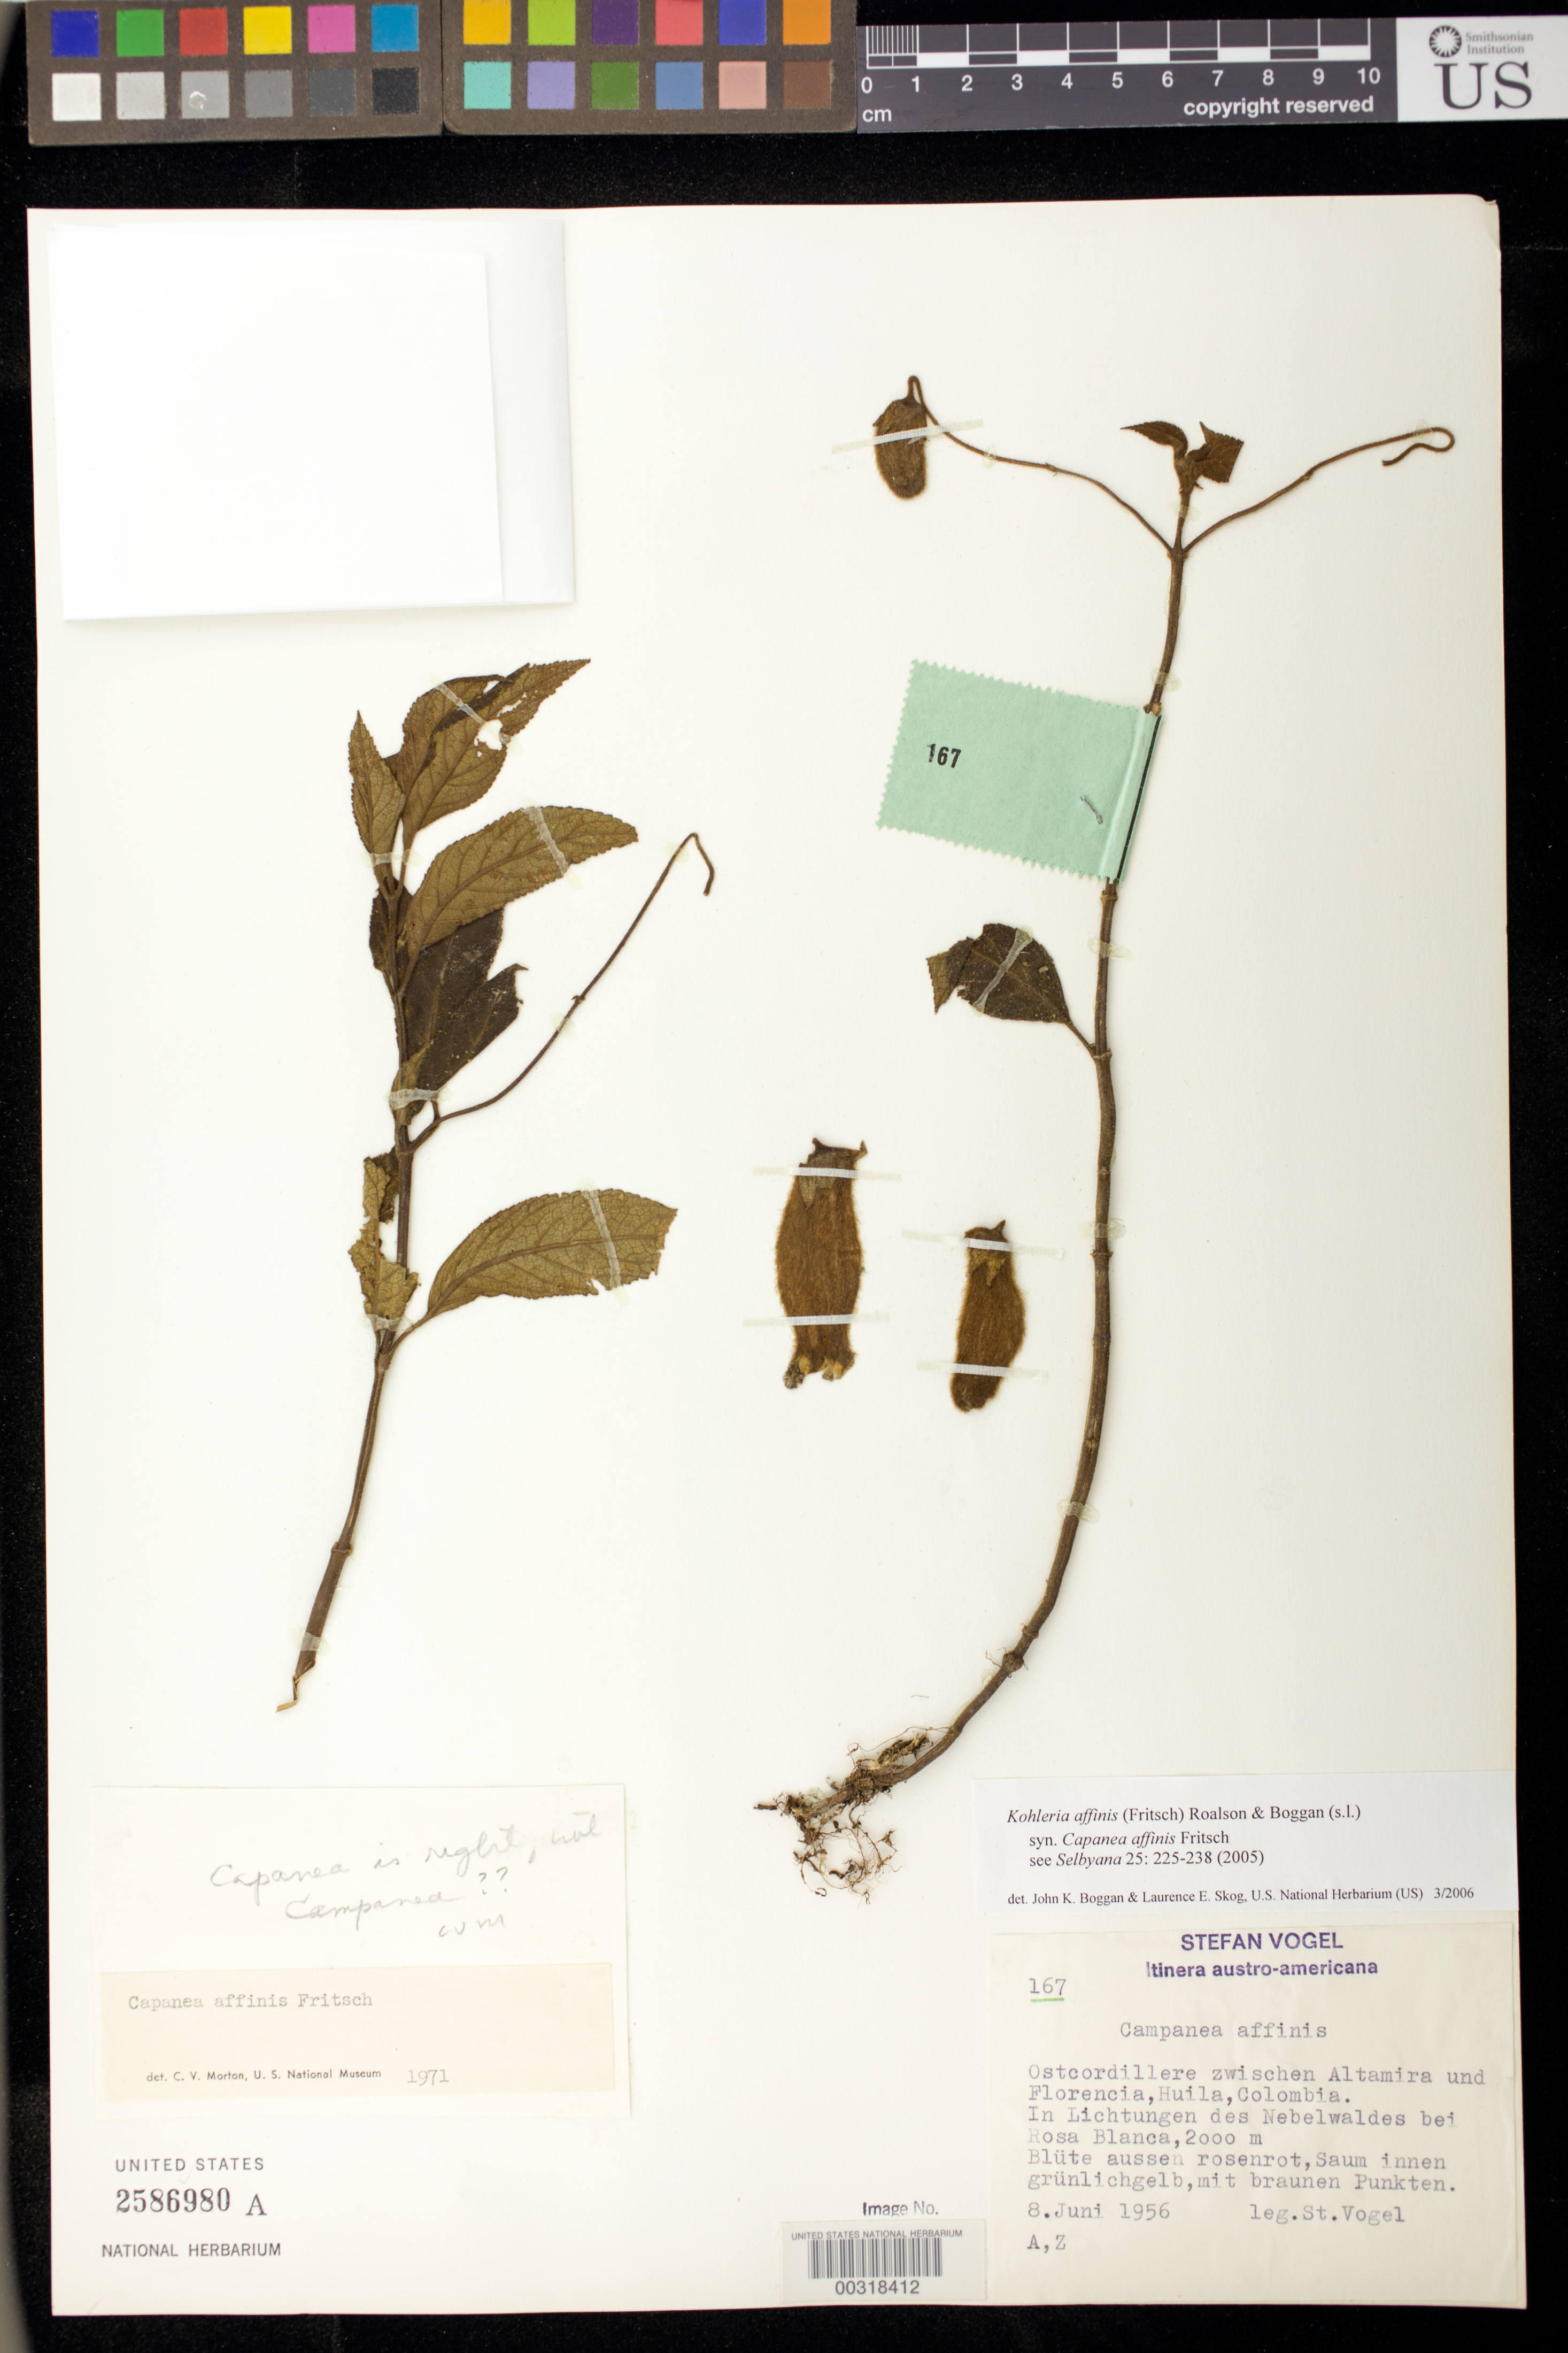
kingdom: Plantae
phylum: Tracheophyta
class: Magnoliopsida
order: Lamiales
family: Gesneriaceae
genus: Kohleria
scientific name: Kohleria affinis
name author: (Fritsch) Roalson & Boggan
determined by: Boggan, J. K.; Skog, L. E.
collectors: S. Vogel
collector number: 167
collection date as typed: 08 Jun 1956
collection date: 1956-06-08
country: Colombia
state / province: Huila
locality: Cordillera Occidental between Altamira and Florencia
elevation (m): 2000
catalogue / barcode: US 2586980A